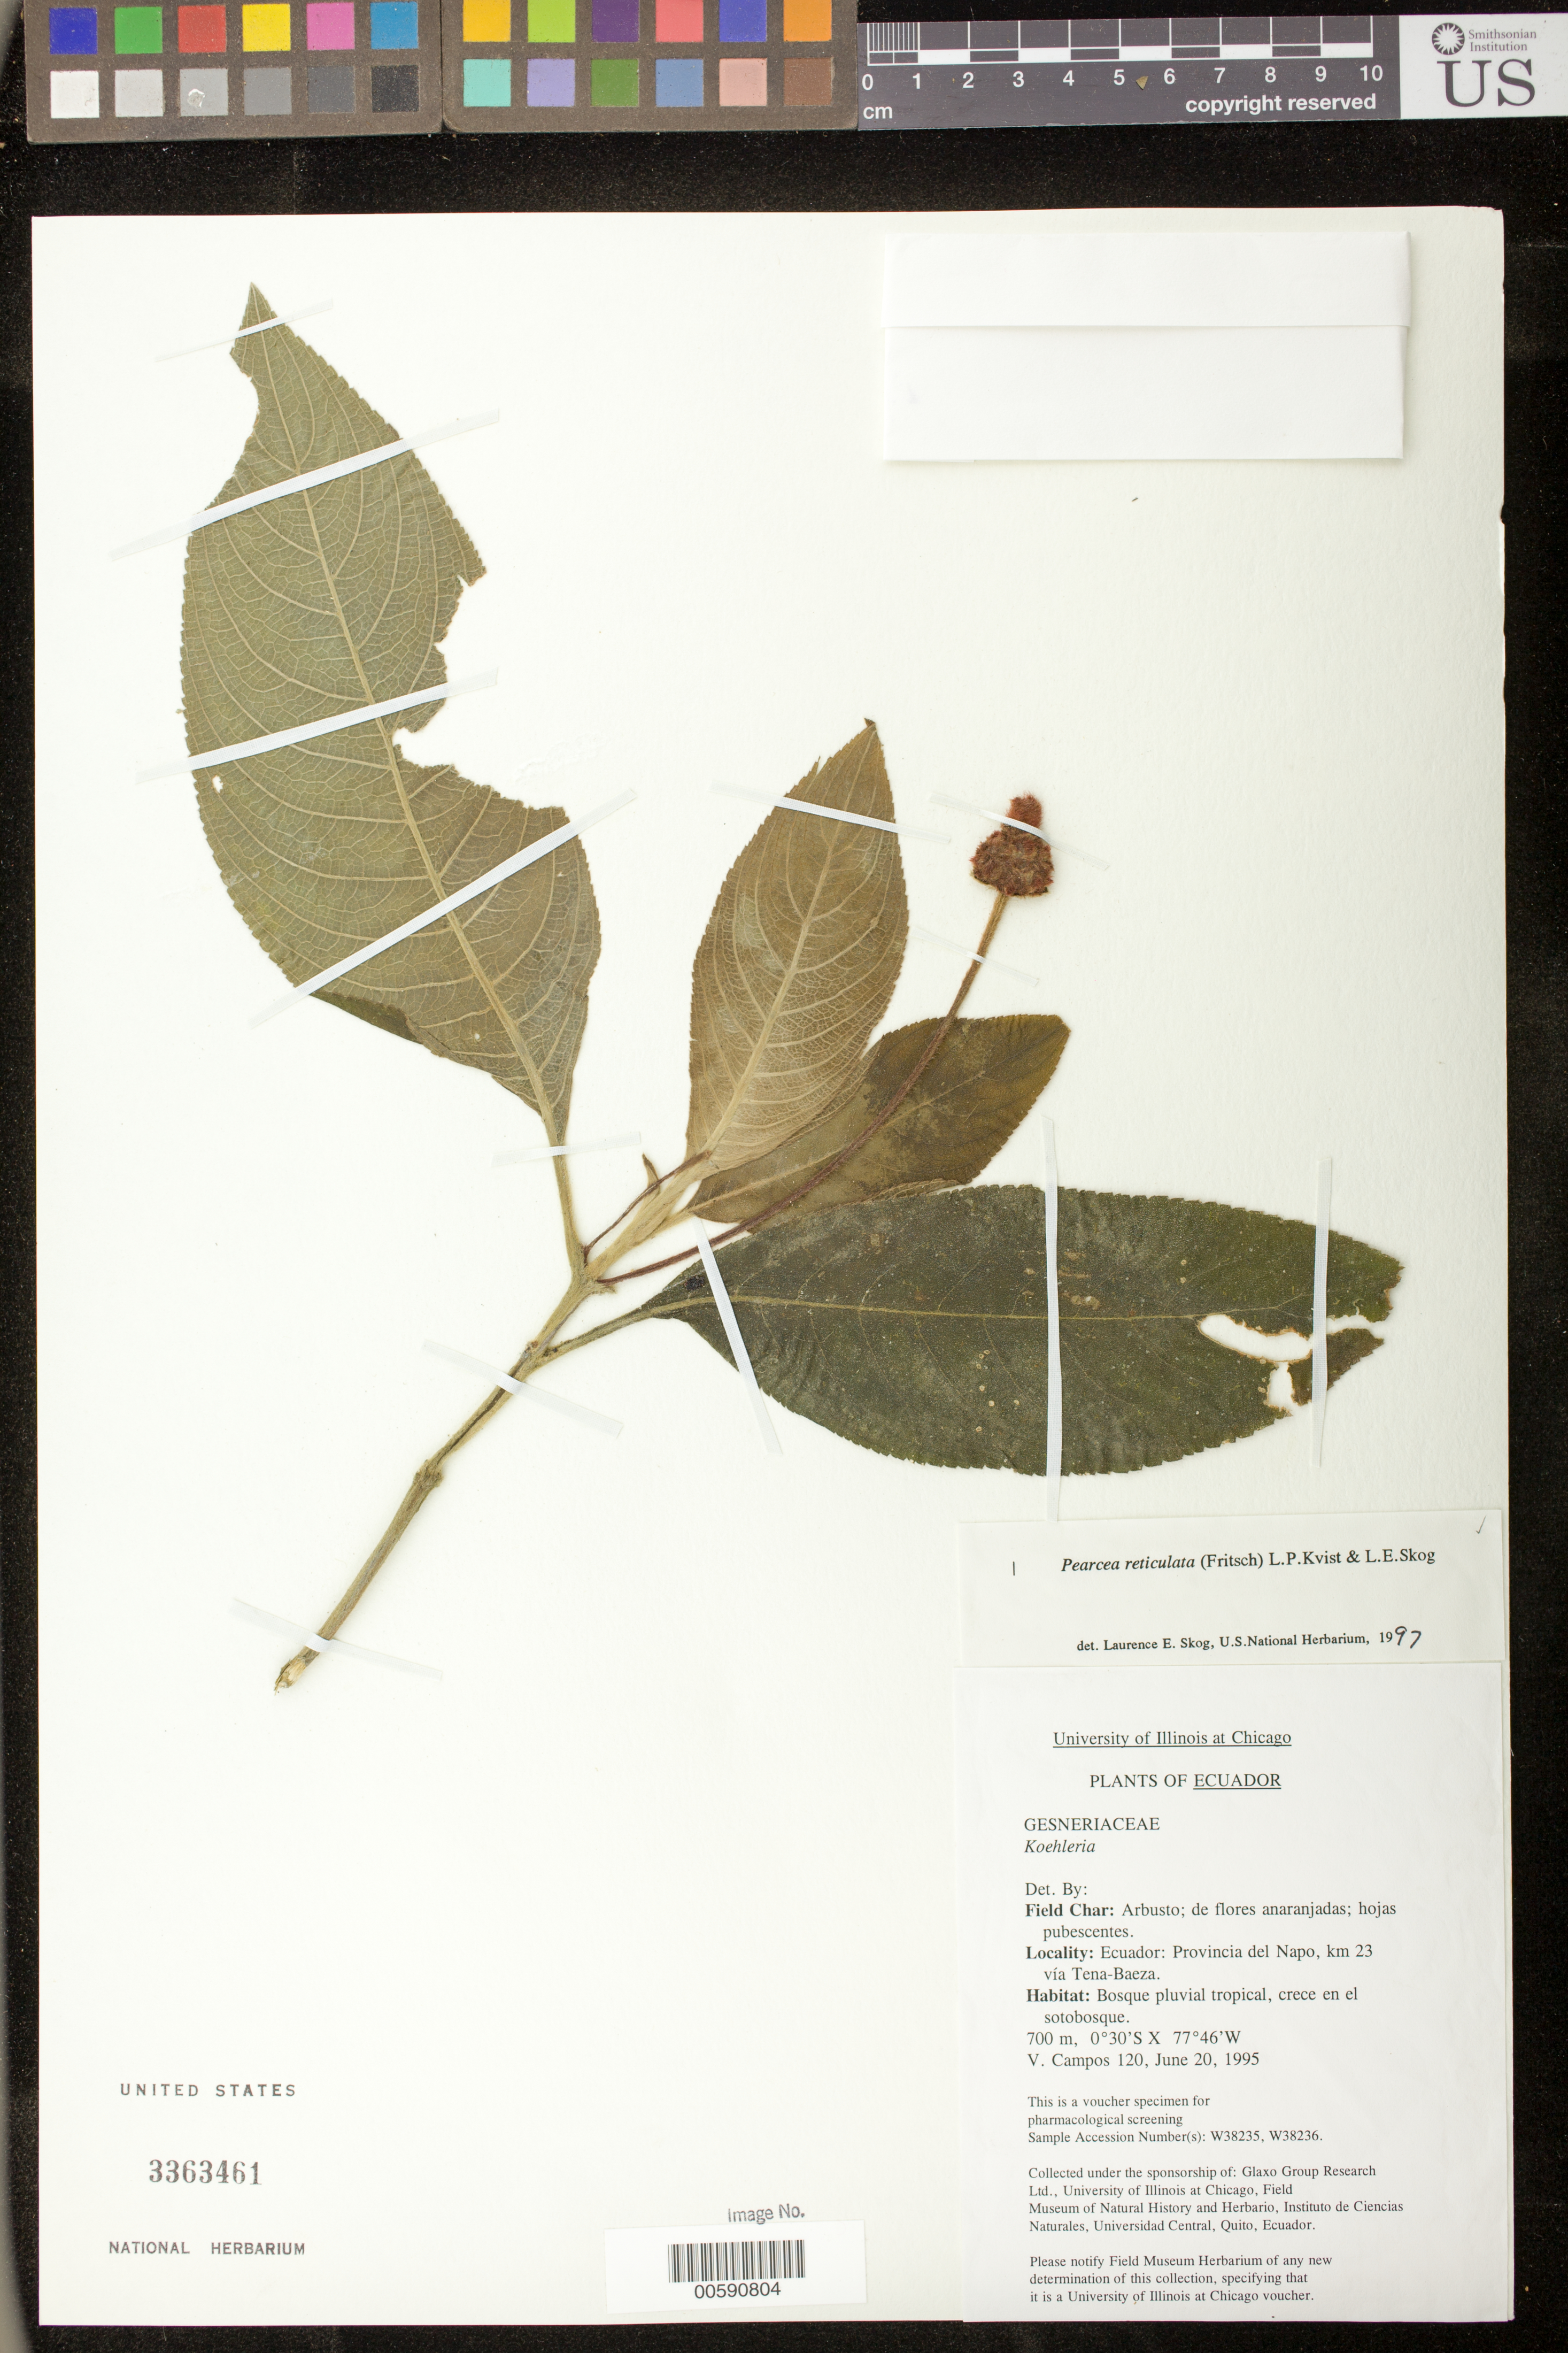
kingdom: Plantae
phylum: Tracheophyta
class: Magnoliopsida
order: Lamiales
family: Gesneriaceae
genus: Pearcea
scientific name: Pearcea reticulata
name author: (Fritsch) L.P. Kvist & L.E. Skog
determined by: Skog, Laurence E.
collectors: V. Campos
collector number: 120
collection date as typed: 20 Jun 1995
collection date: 1995-06-20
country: Ecuador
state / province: Napo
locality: Km 23 vía Tena - Baeza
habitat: Bosque pluvial tropical, crece en el sotobosque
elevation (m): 700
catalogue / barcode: US 3363461